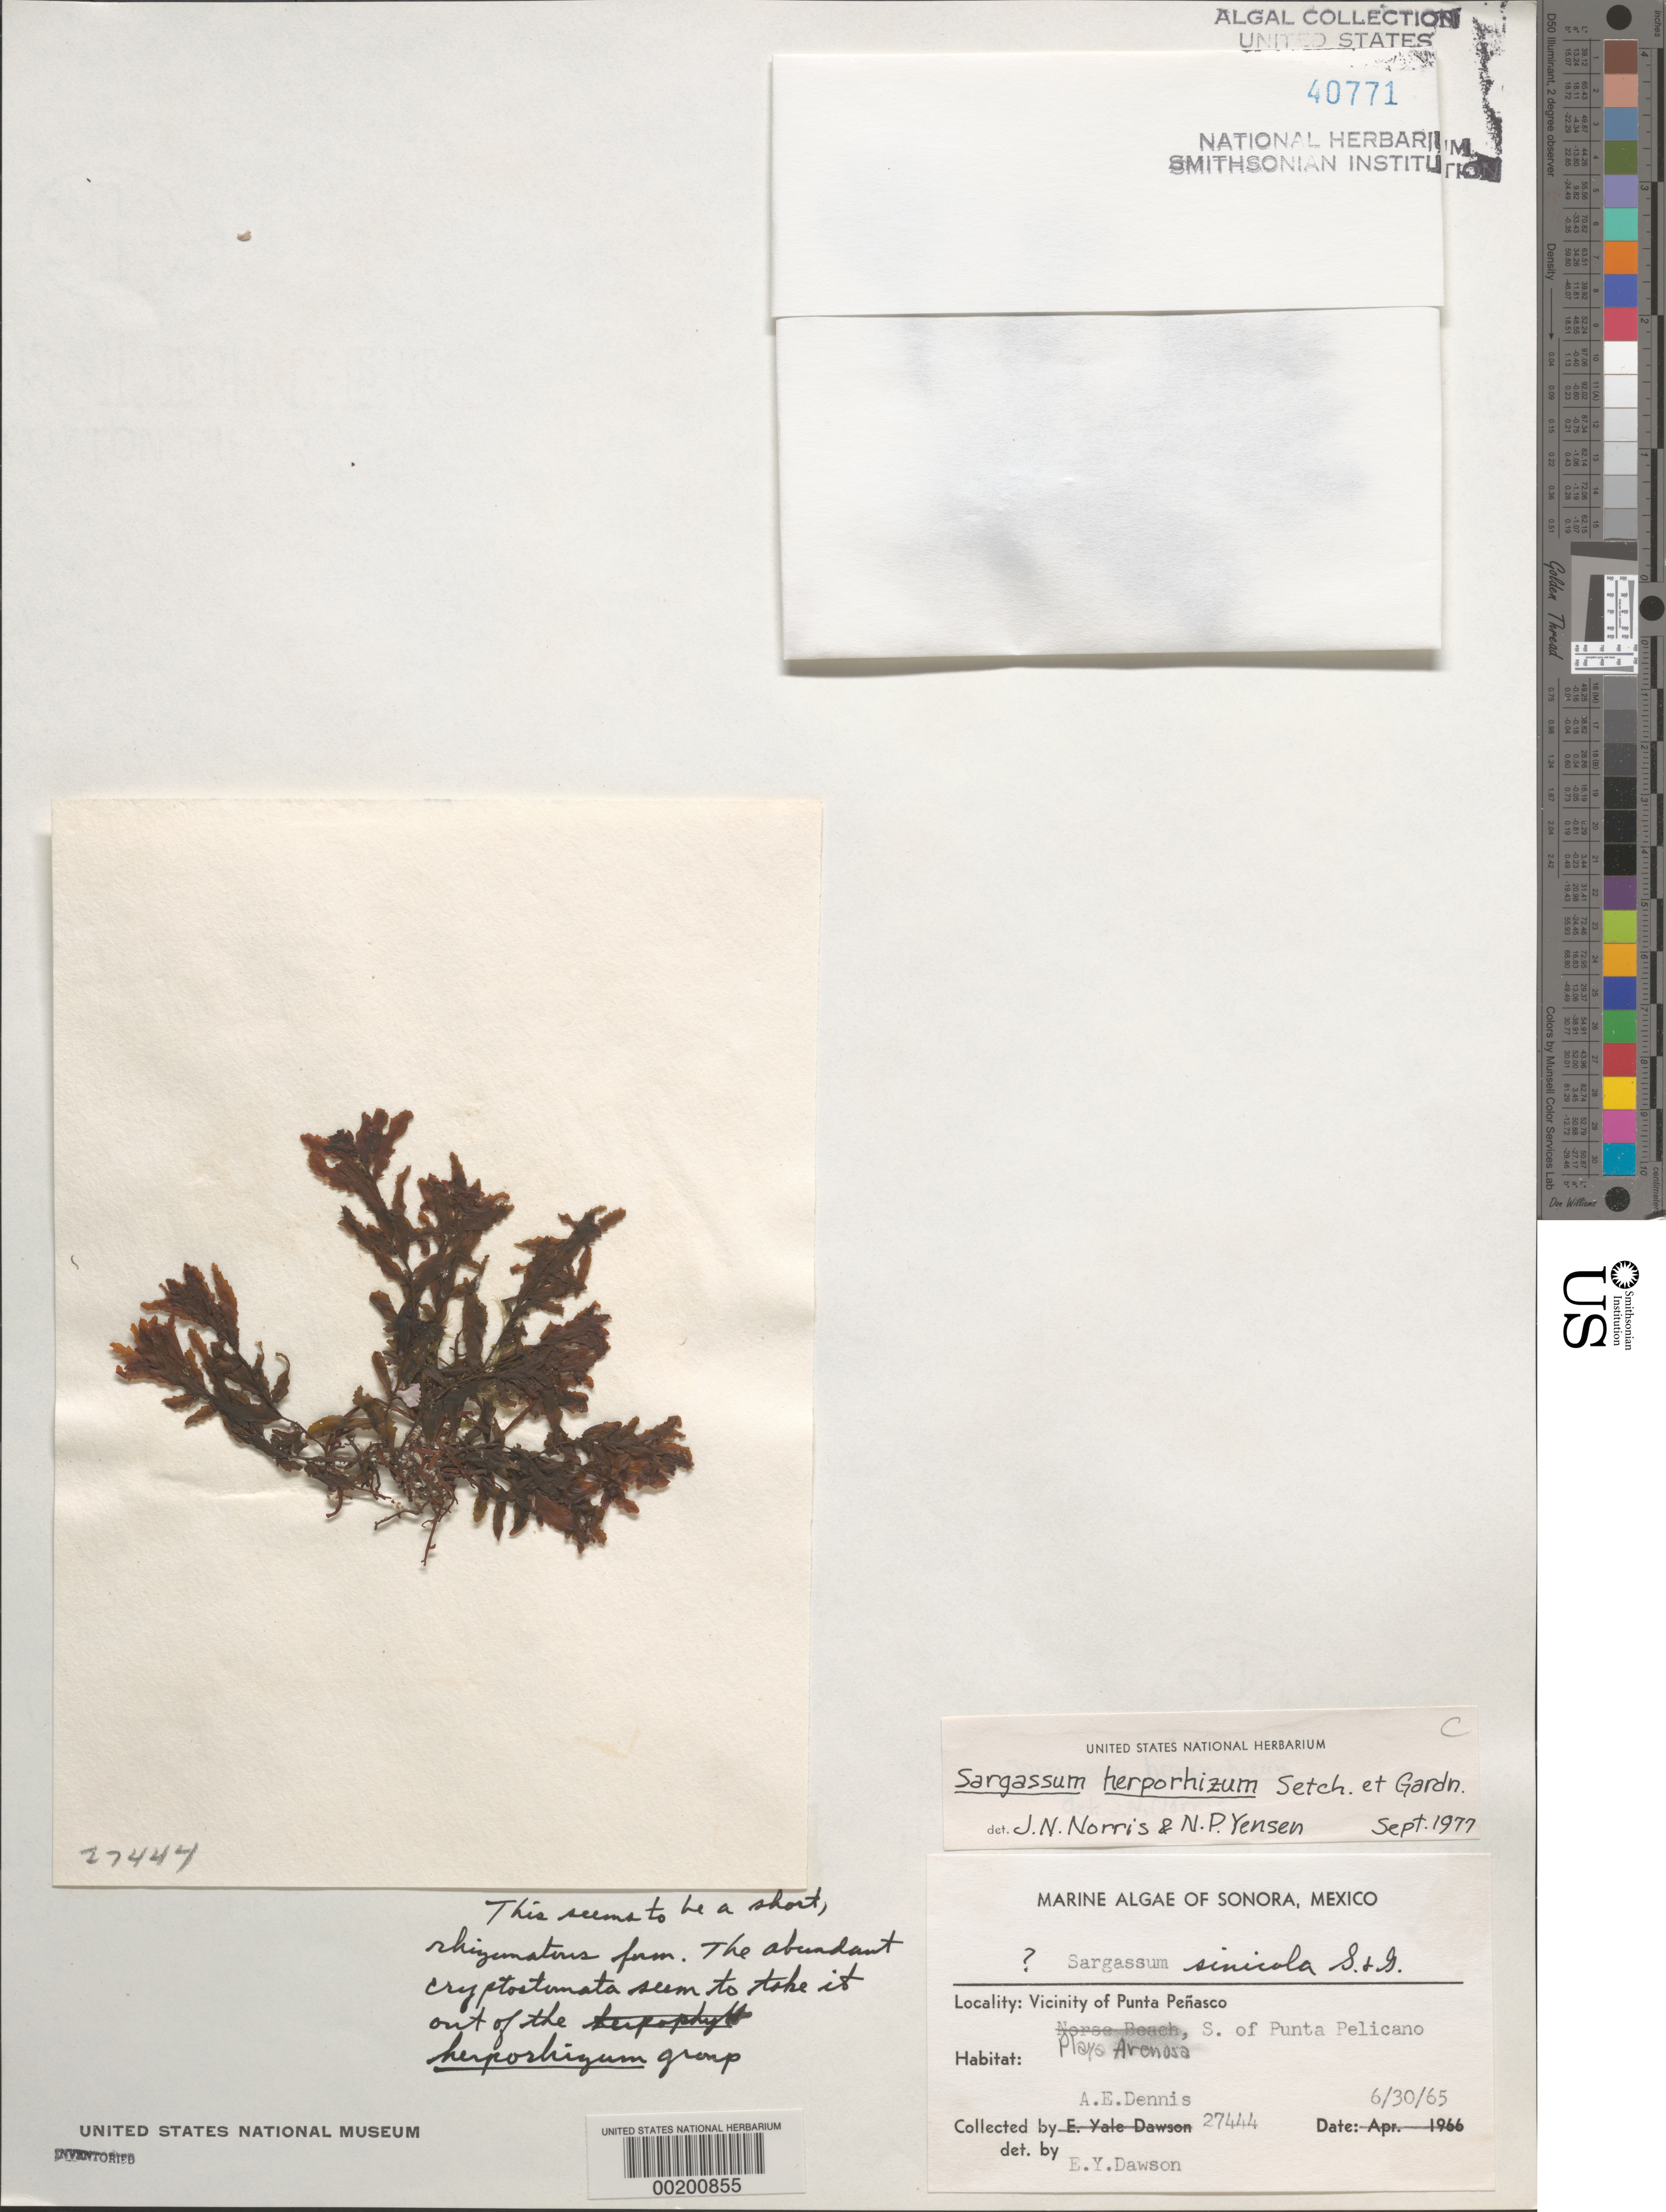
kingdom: Chromista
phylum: Ochrophyta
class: Phaeophyceae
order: Fucales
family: Sargassaceae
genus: Sargassum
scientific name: Sargassum herporhizum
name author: Setch. & N.L. Gardner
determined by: Norris, J. N.; Yensen, N. P.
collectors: A. Dennis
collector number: EYD 27444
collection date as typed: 30 Jun 1965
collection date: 1965-06-30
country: Mexico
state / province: Sonora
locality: Playa Arenosa, south of Punta Pelicano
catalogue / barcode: US 40771